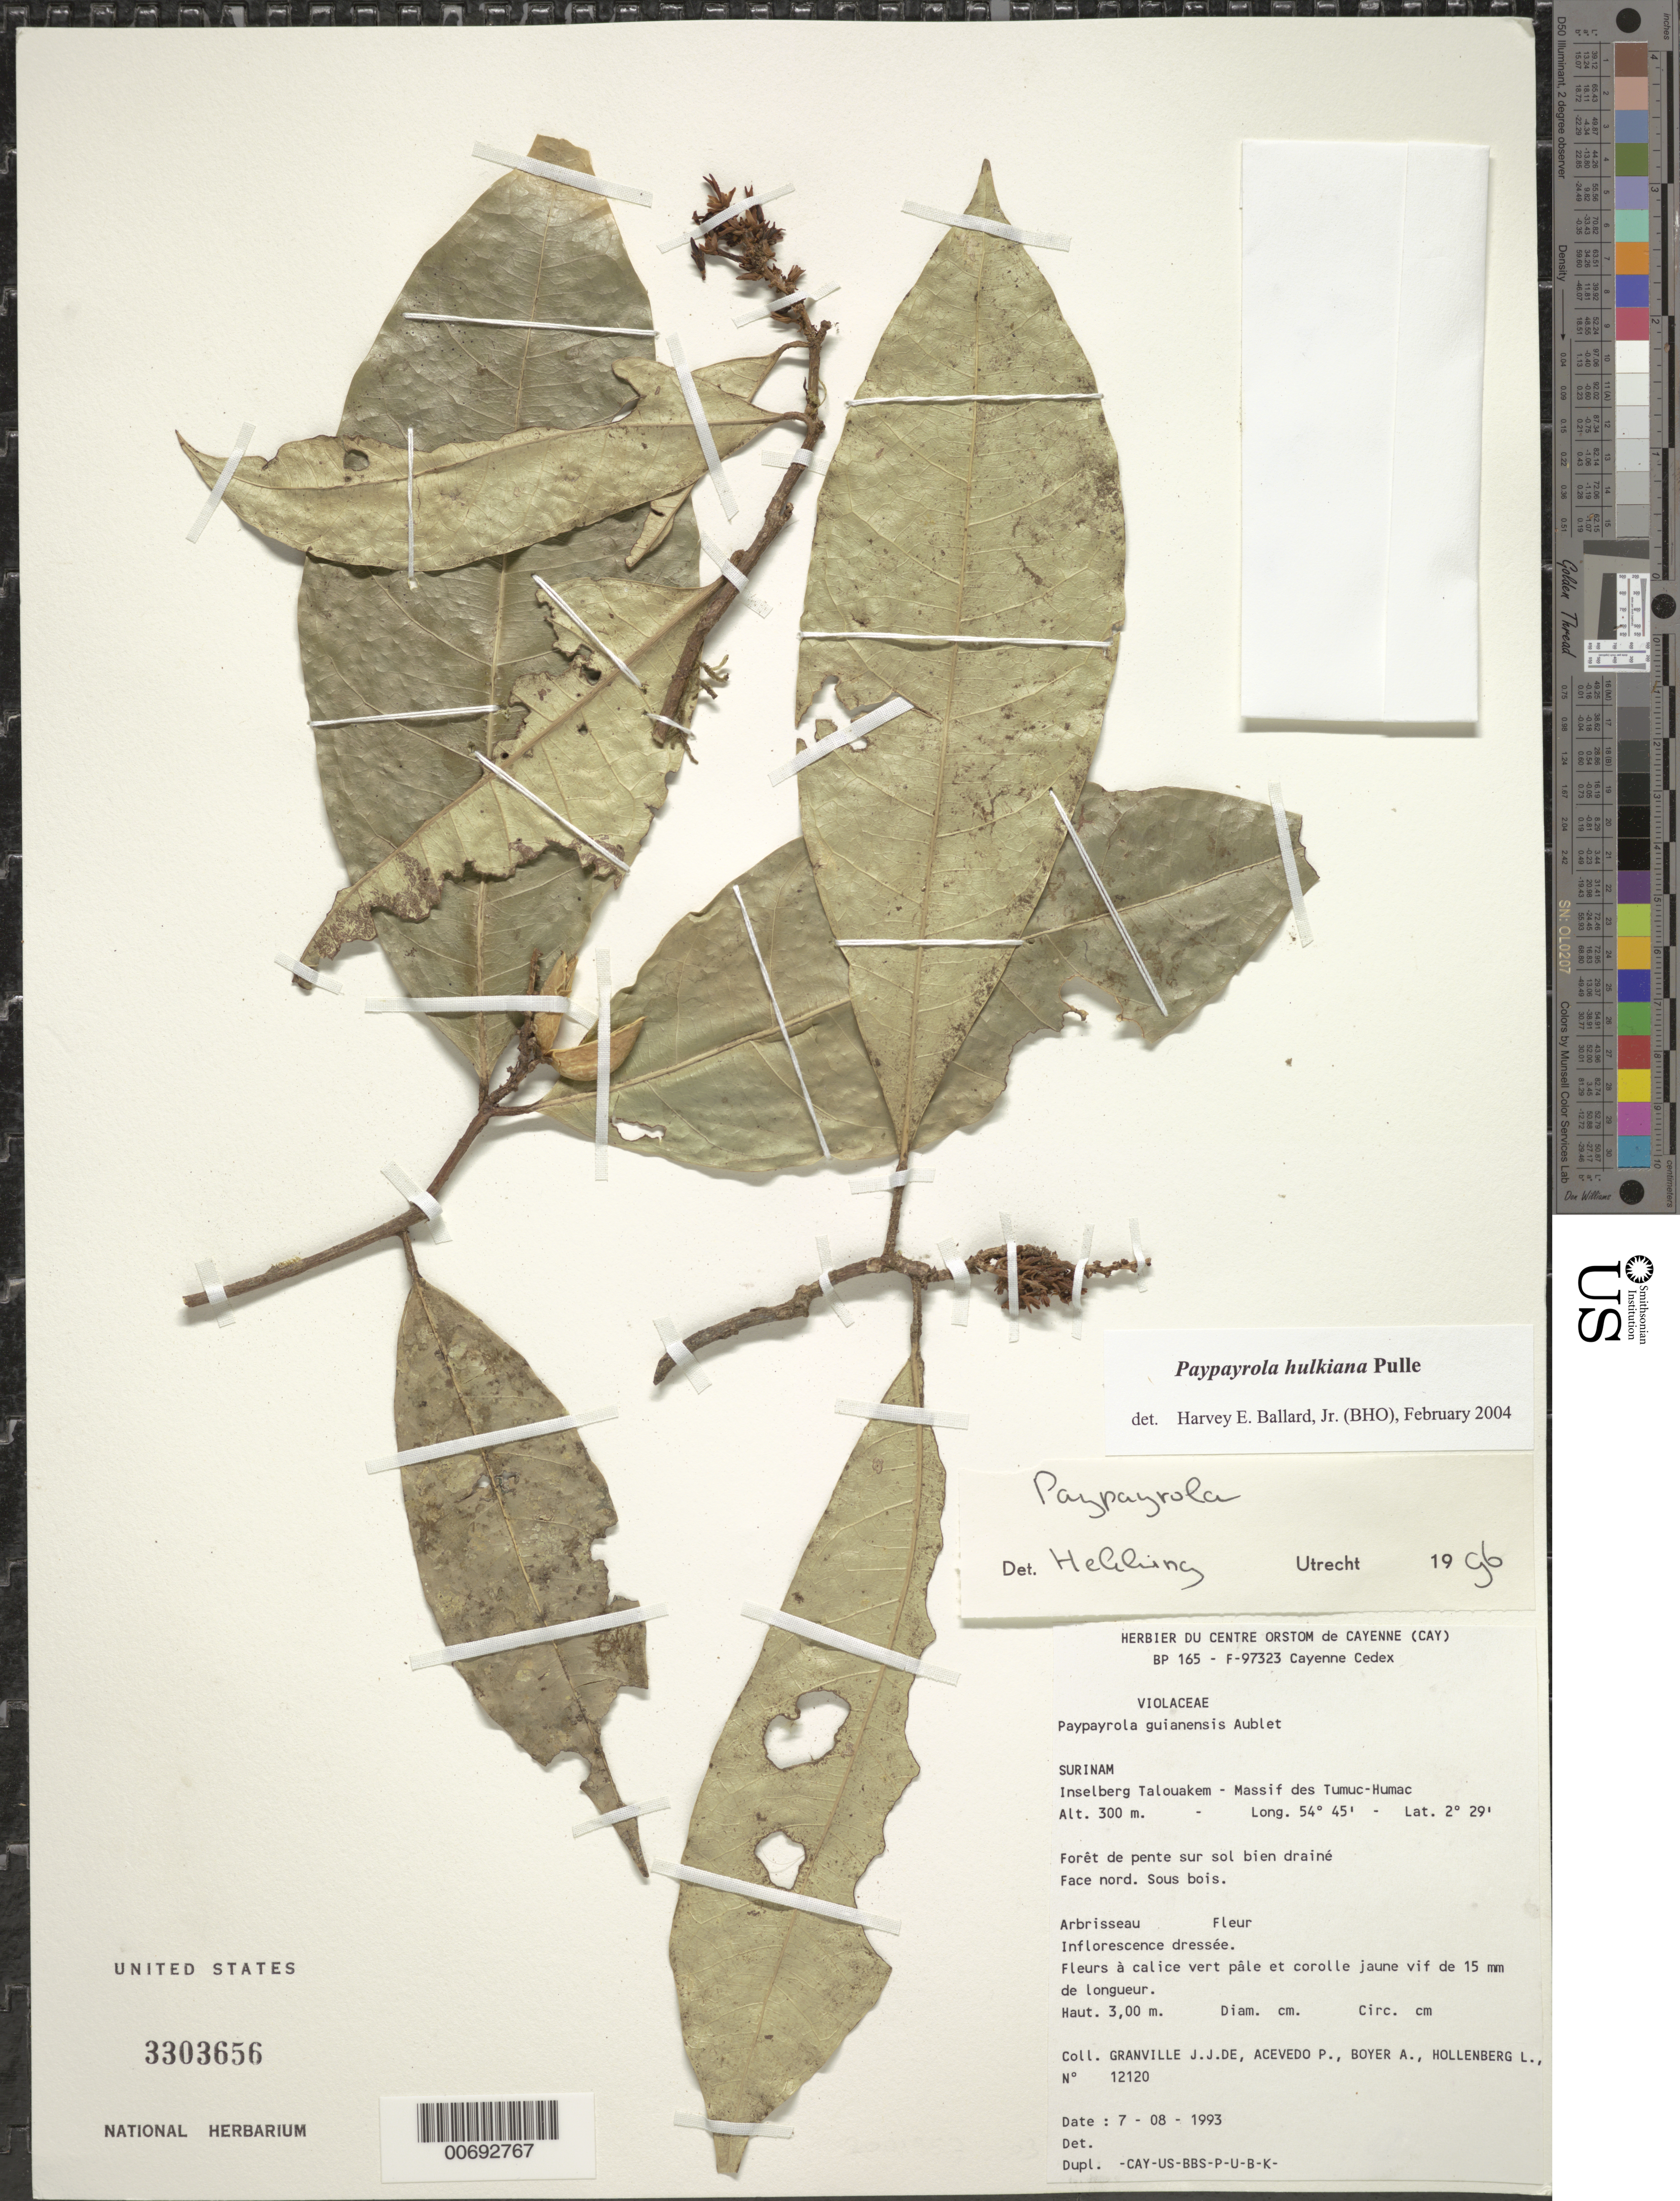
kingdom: Plantae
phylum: Tracheophyta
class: Magnoliopsida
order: Malpighiales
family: Violaceae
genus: Paypayrola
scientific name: Paypayrola hulkiana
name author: Pulle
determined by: Ballard, Harvey E.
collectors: J.-J. de Granville, P. Acevedo-Rodr., A. Boyer & L. Hollenberg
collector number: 12120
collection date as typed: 7-Aug-93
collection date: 1993-08-07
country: Suriname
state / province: Sipaliwini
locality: Inselberg Talouakem, Massif des Tumuc-Humac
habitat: Slope forest, well drained soil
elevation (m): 300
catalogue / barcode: US 3303656